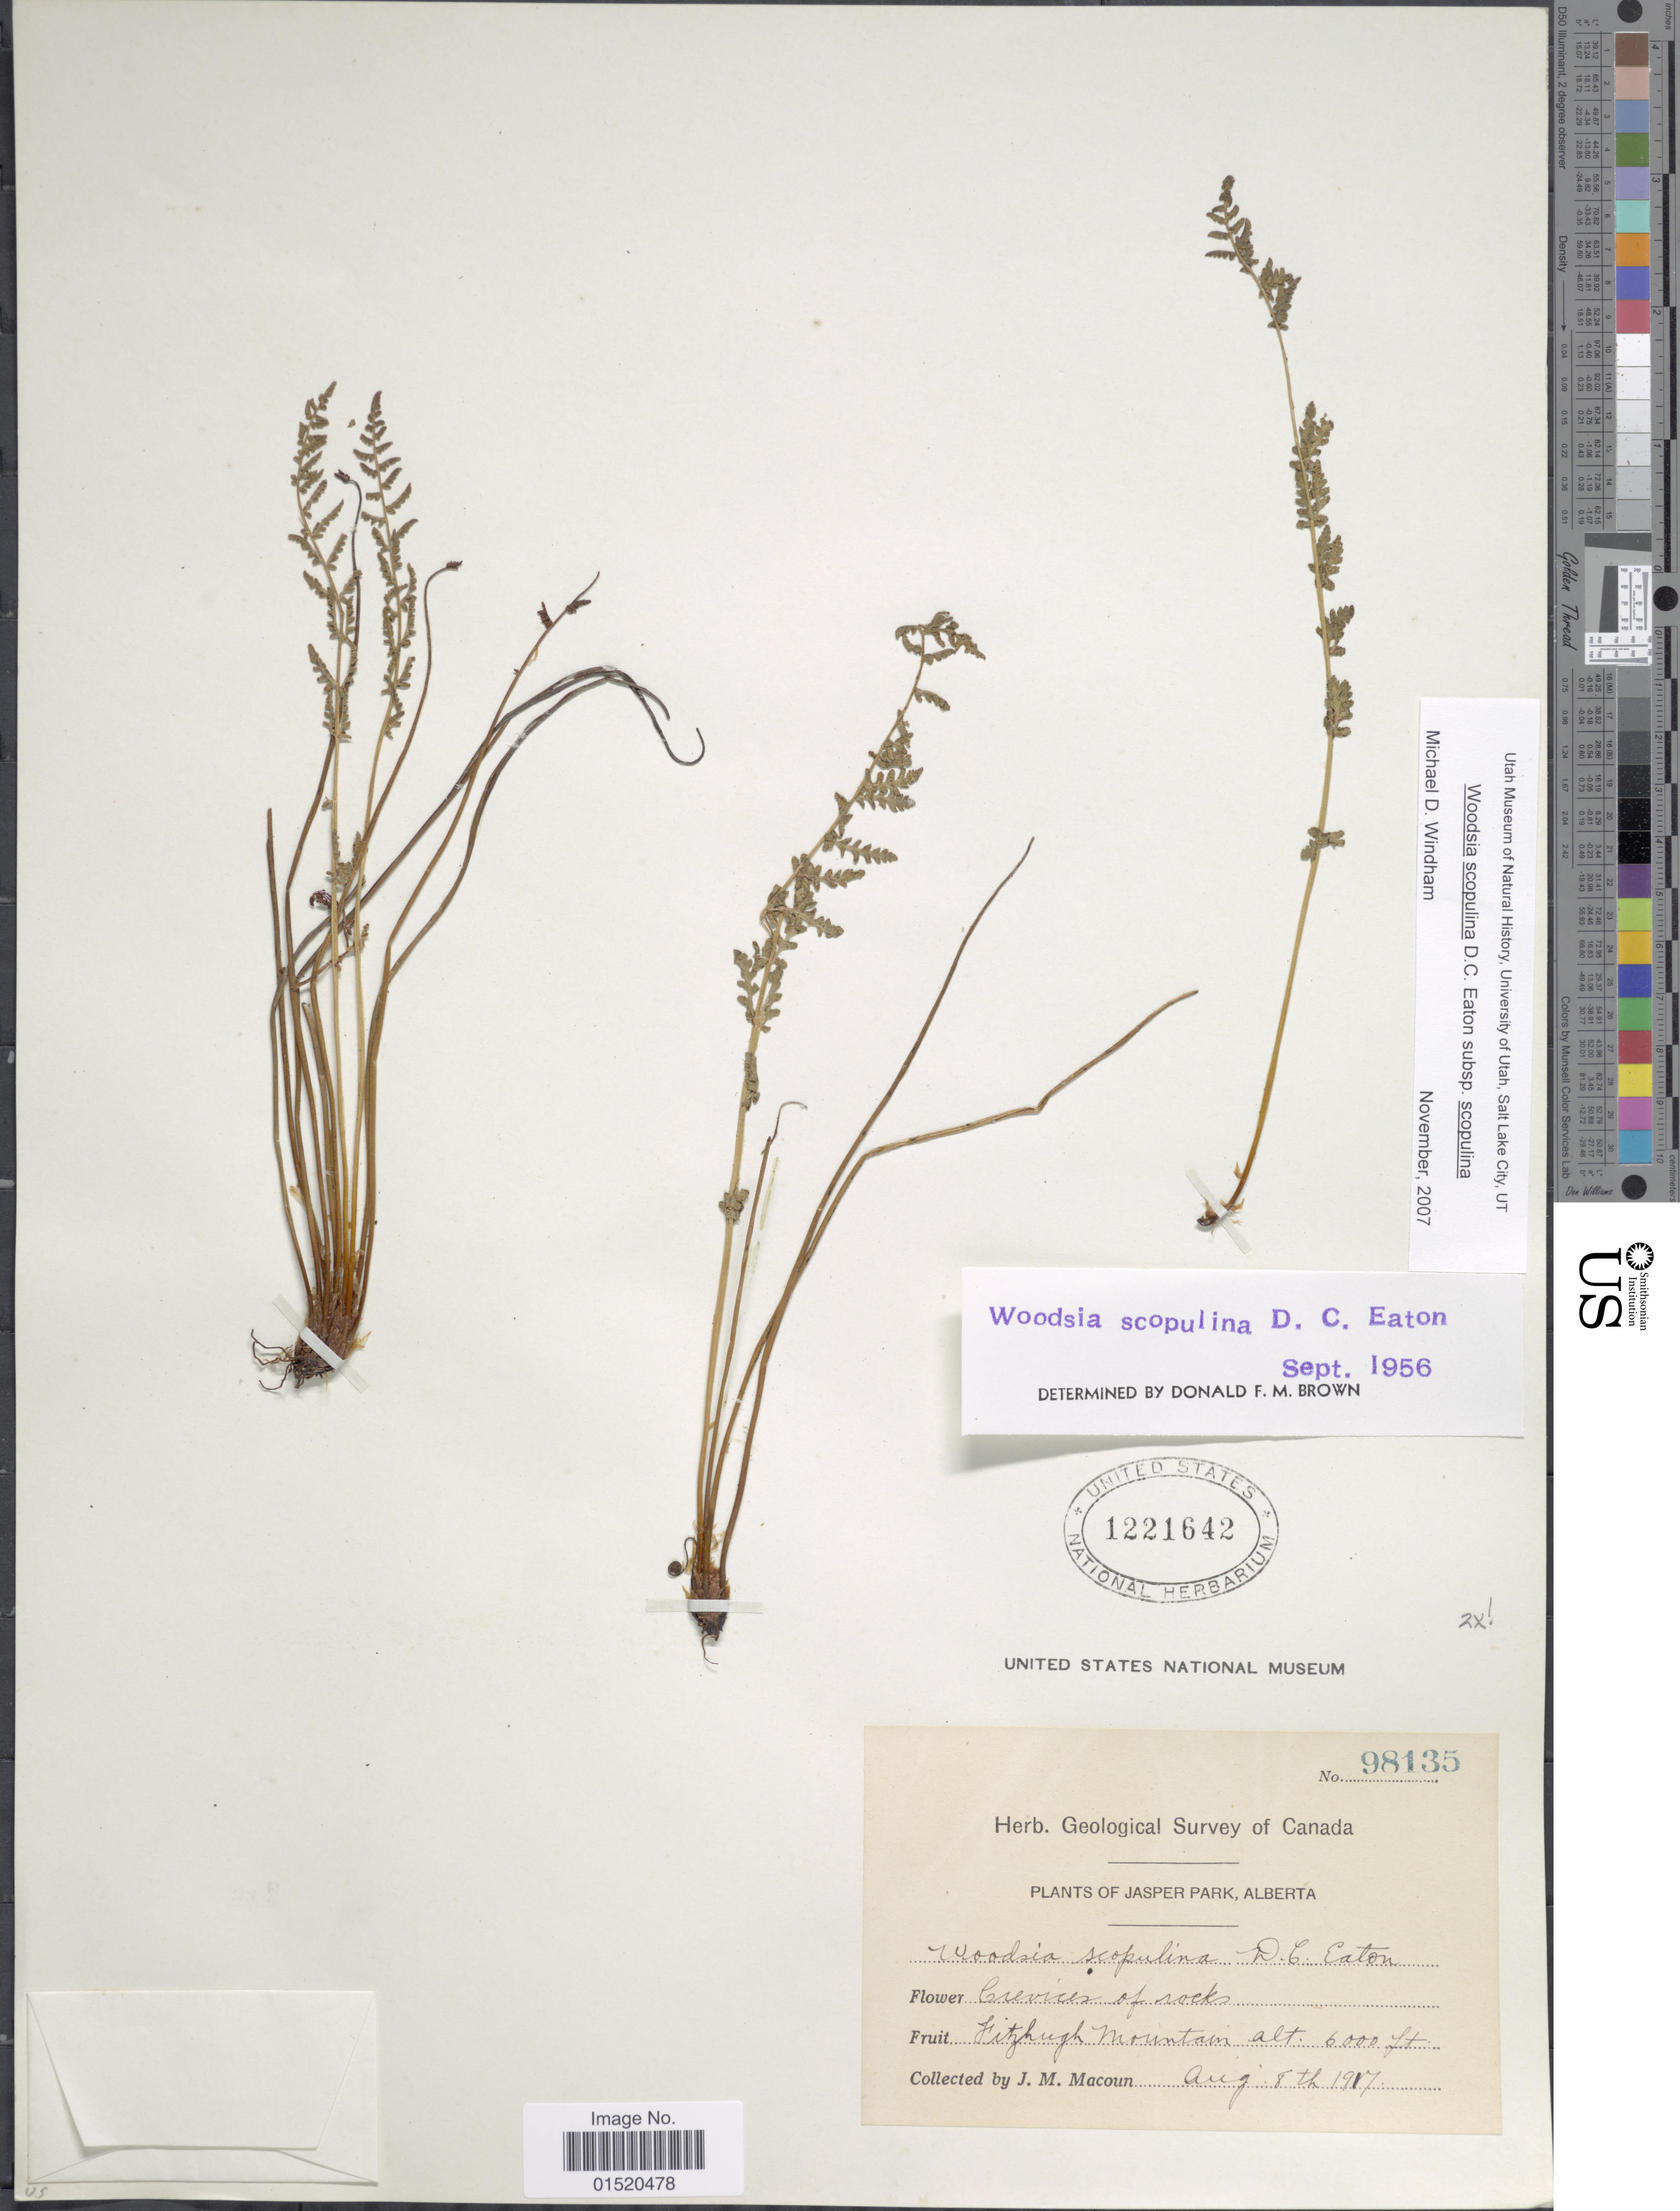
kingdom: Plantae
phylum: Tracheophyta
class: Polypodiopsida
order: Polypodiales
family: Woodsiaceae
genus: Woodsia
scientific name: Woodsia scopulina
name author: D.C. Eaton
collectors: J. M. Macoun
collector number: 98135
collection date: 1917-08-08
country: Canada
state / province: Alberta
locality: Jasper Park, Fitzhugh Mountain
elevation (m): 1829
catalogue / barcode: US 1221642